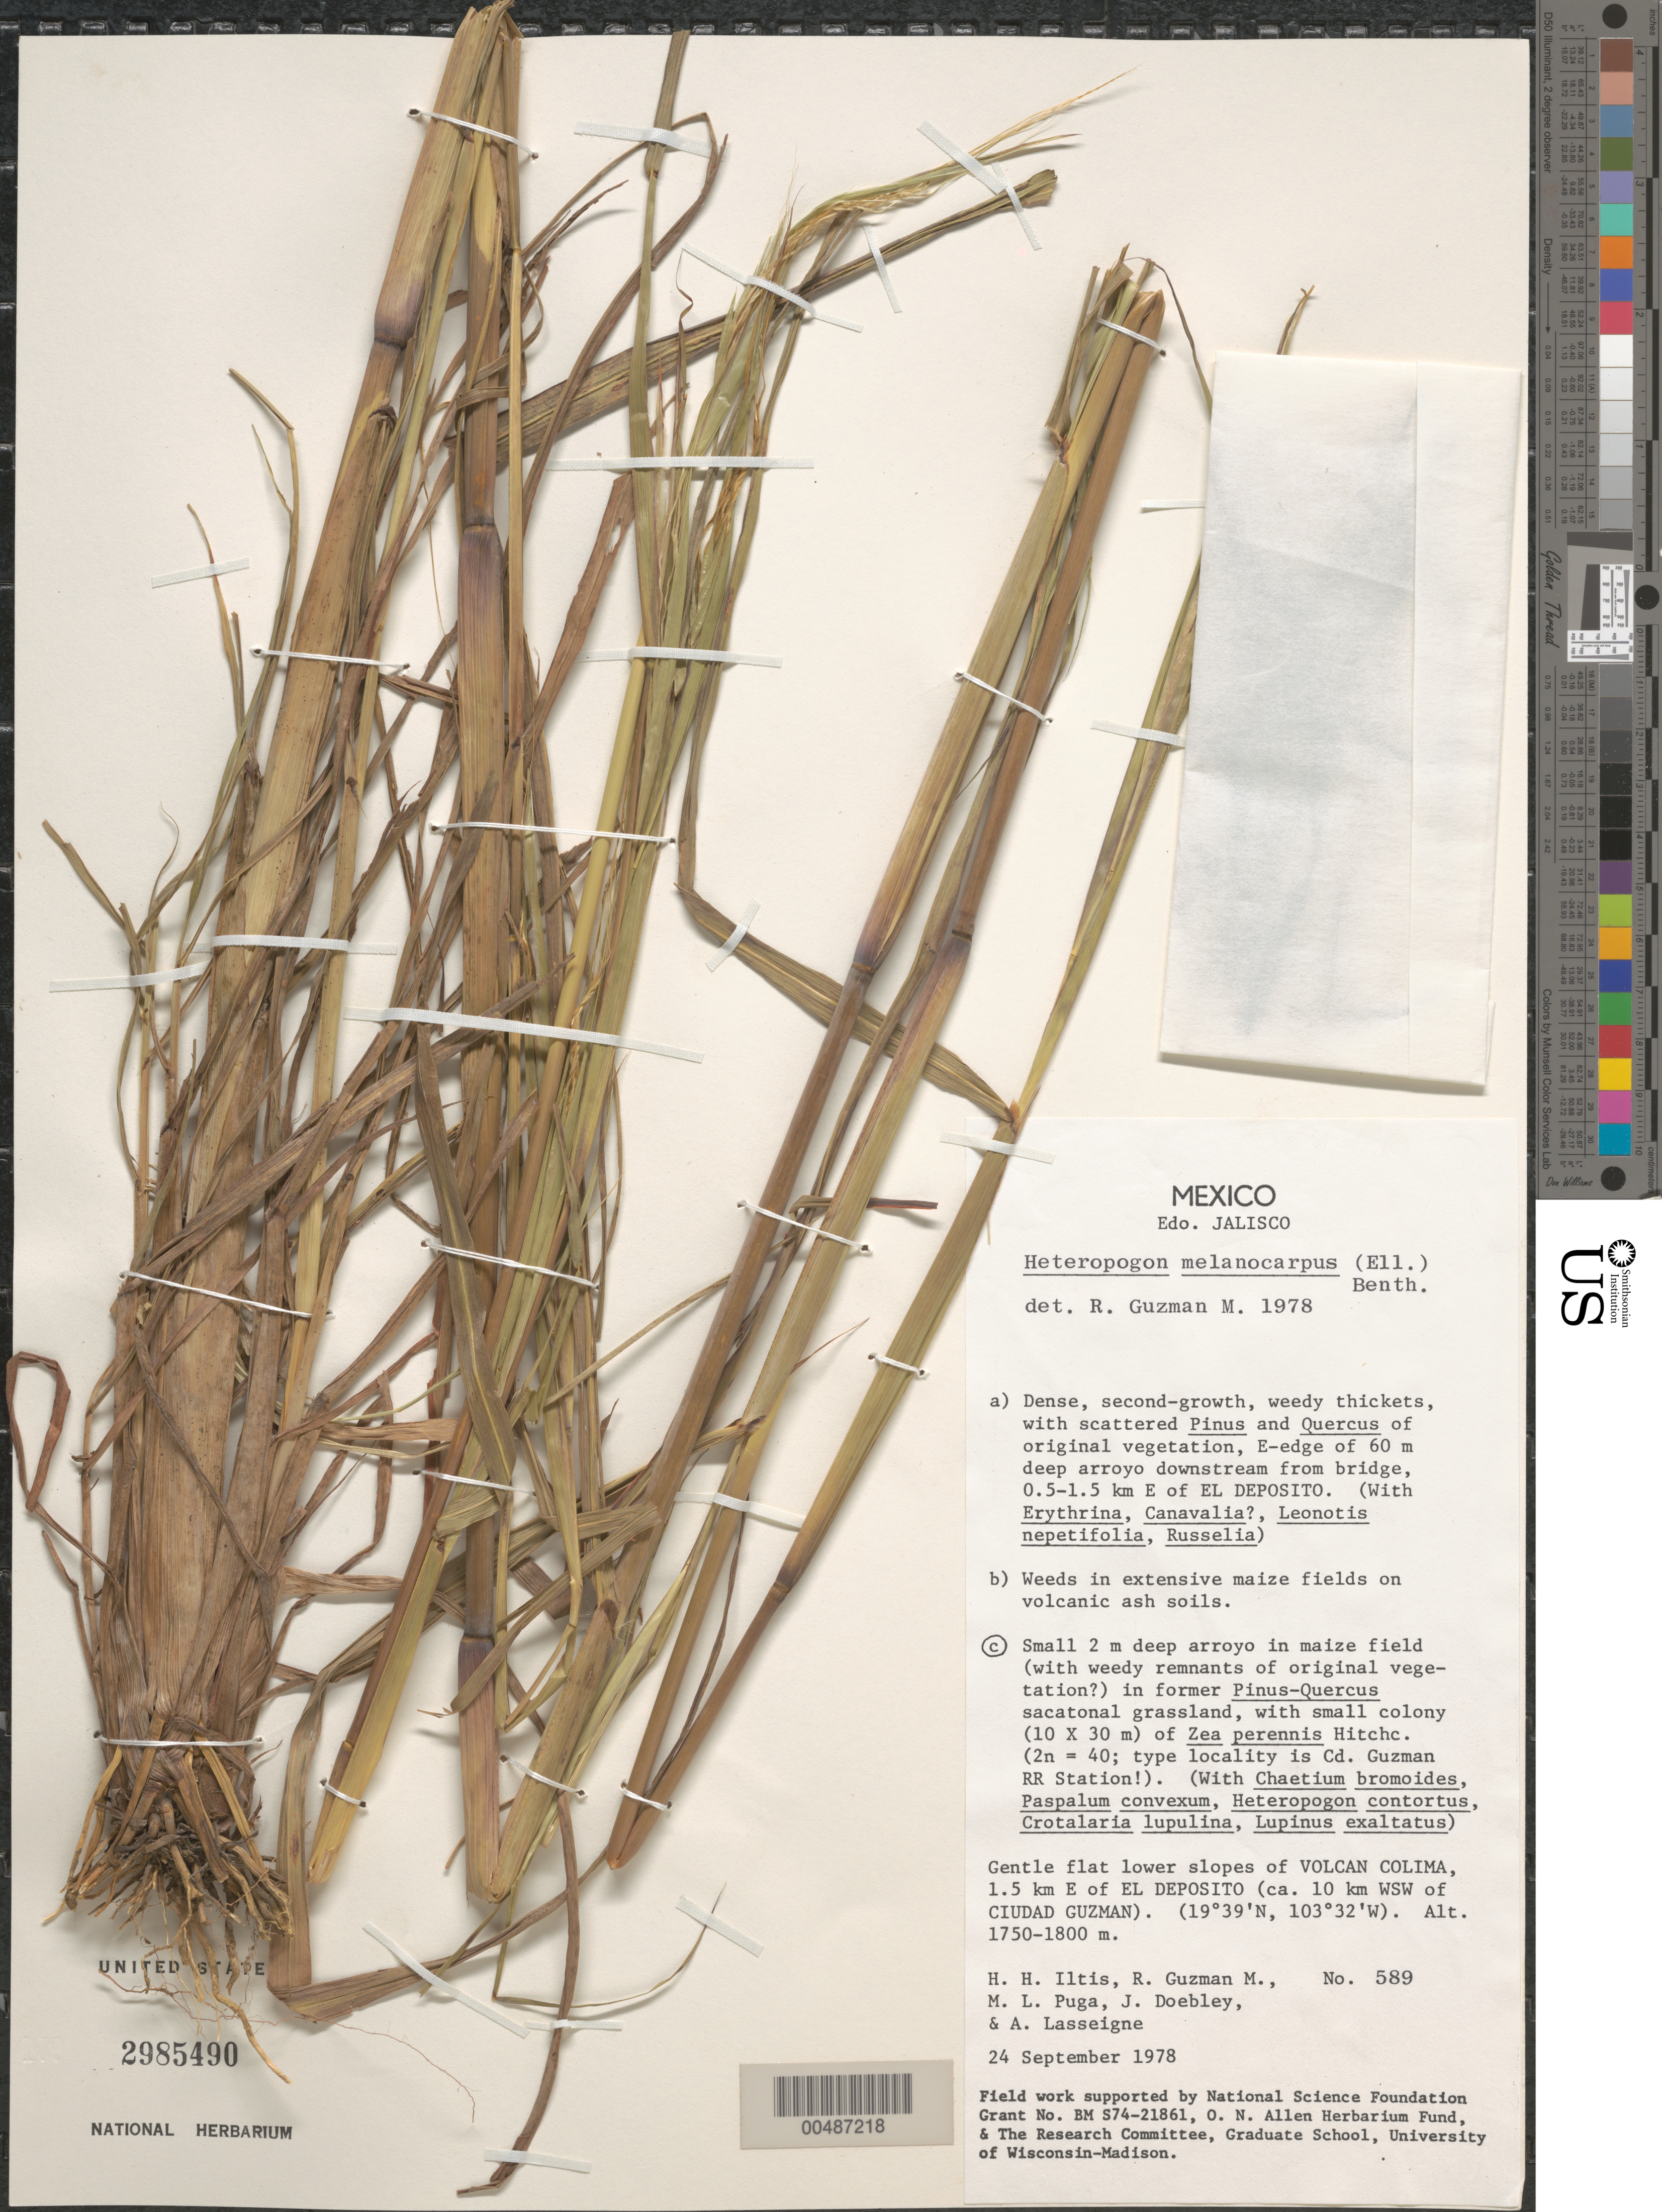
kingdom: Plantae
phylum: Tracheophyta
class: Liliopsida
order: Poales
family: Poaceae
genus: Heteropogon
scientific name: Heteropogon melanocarpus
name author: (Elliott) Benth.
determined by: Guzman-M., R.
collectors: H. H. Iltis, R. Guzman-M., M. Puga & J. F. Doebley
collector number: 589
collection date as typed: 24 Sep 1978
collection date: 1978-09-24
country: Mexico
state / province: Jalisco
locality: Volcan Colima, 1.5 km E of El Deposito (ca. 10 km WSW of Ciudad Guzman)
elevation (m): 1750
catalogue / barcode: US 2985490